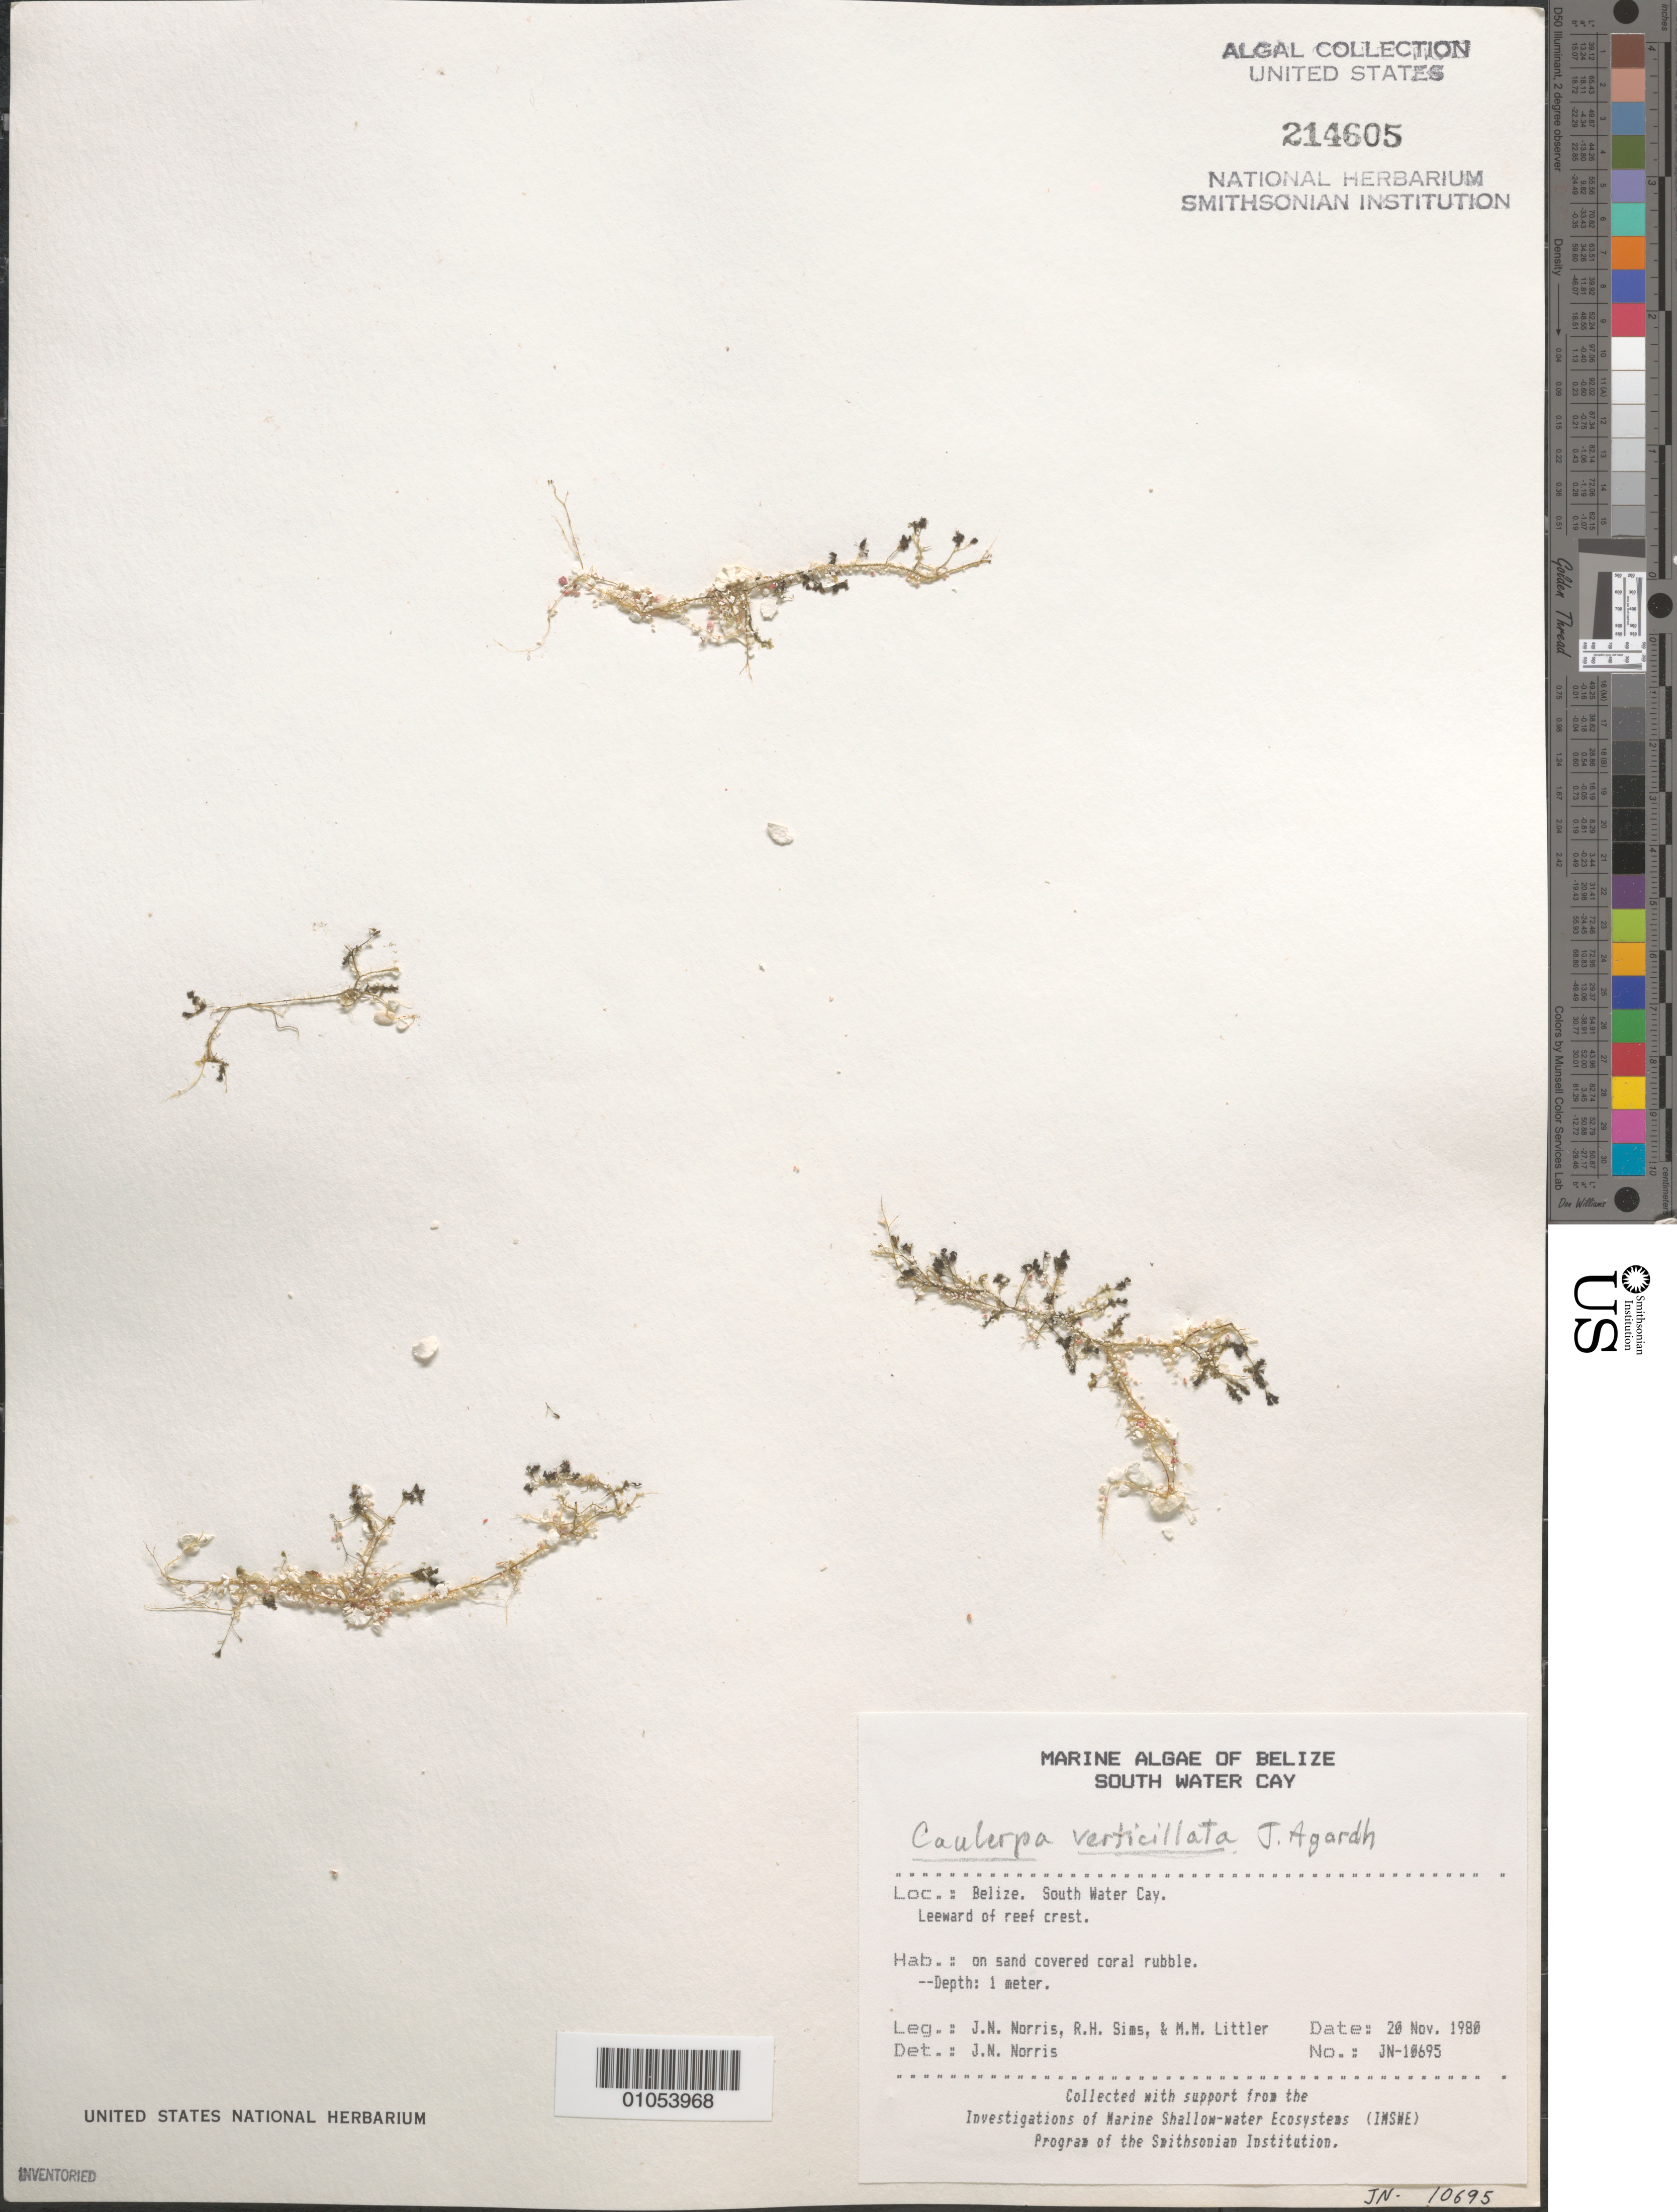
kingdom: Plantae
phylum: Chlorophyta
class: Ulvophyceae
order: Bryopsidales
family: Caulerpaceae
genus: Caulerpa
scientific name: Caulerpa verticillata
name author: J. Agardh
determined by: Norris, James N.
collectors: J. N. Norris, R. H. Sims & M. M. Littler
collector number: JN-10695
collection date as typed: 20 Nov 1980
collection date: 1980-11-20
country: Belize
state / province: Stann Creek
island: South Water Cay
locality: Leeward of reef crest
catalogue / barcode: US 214605